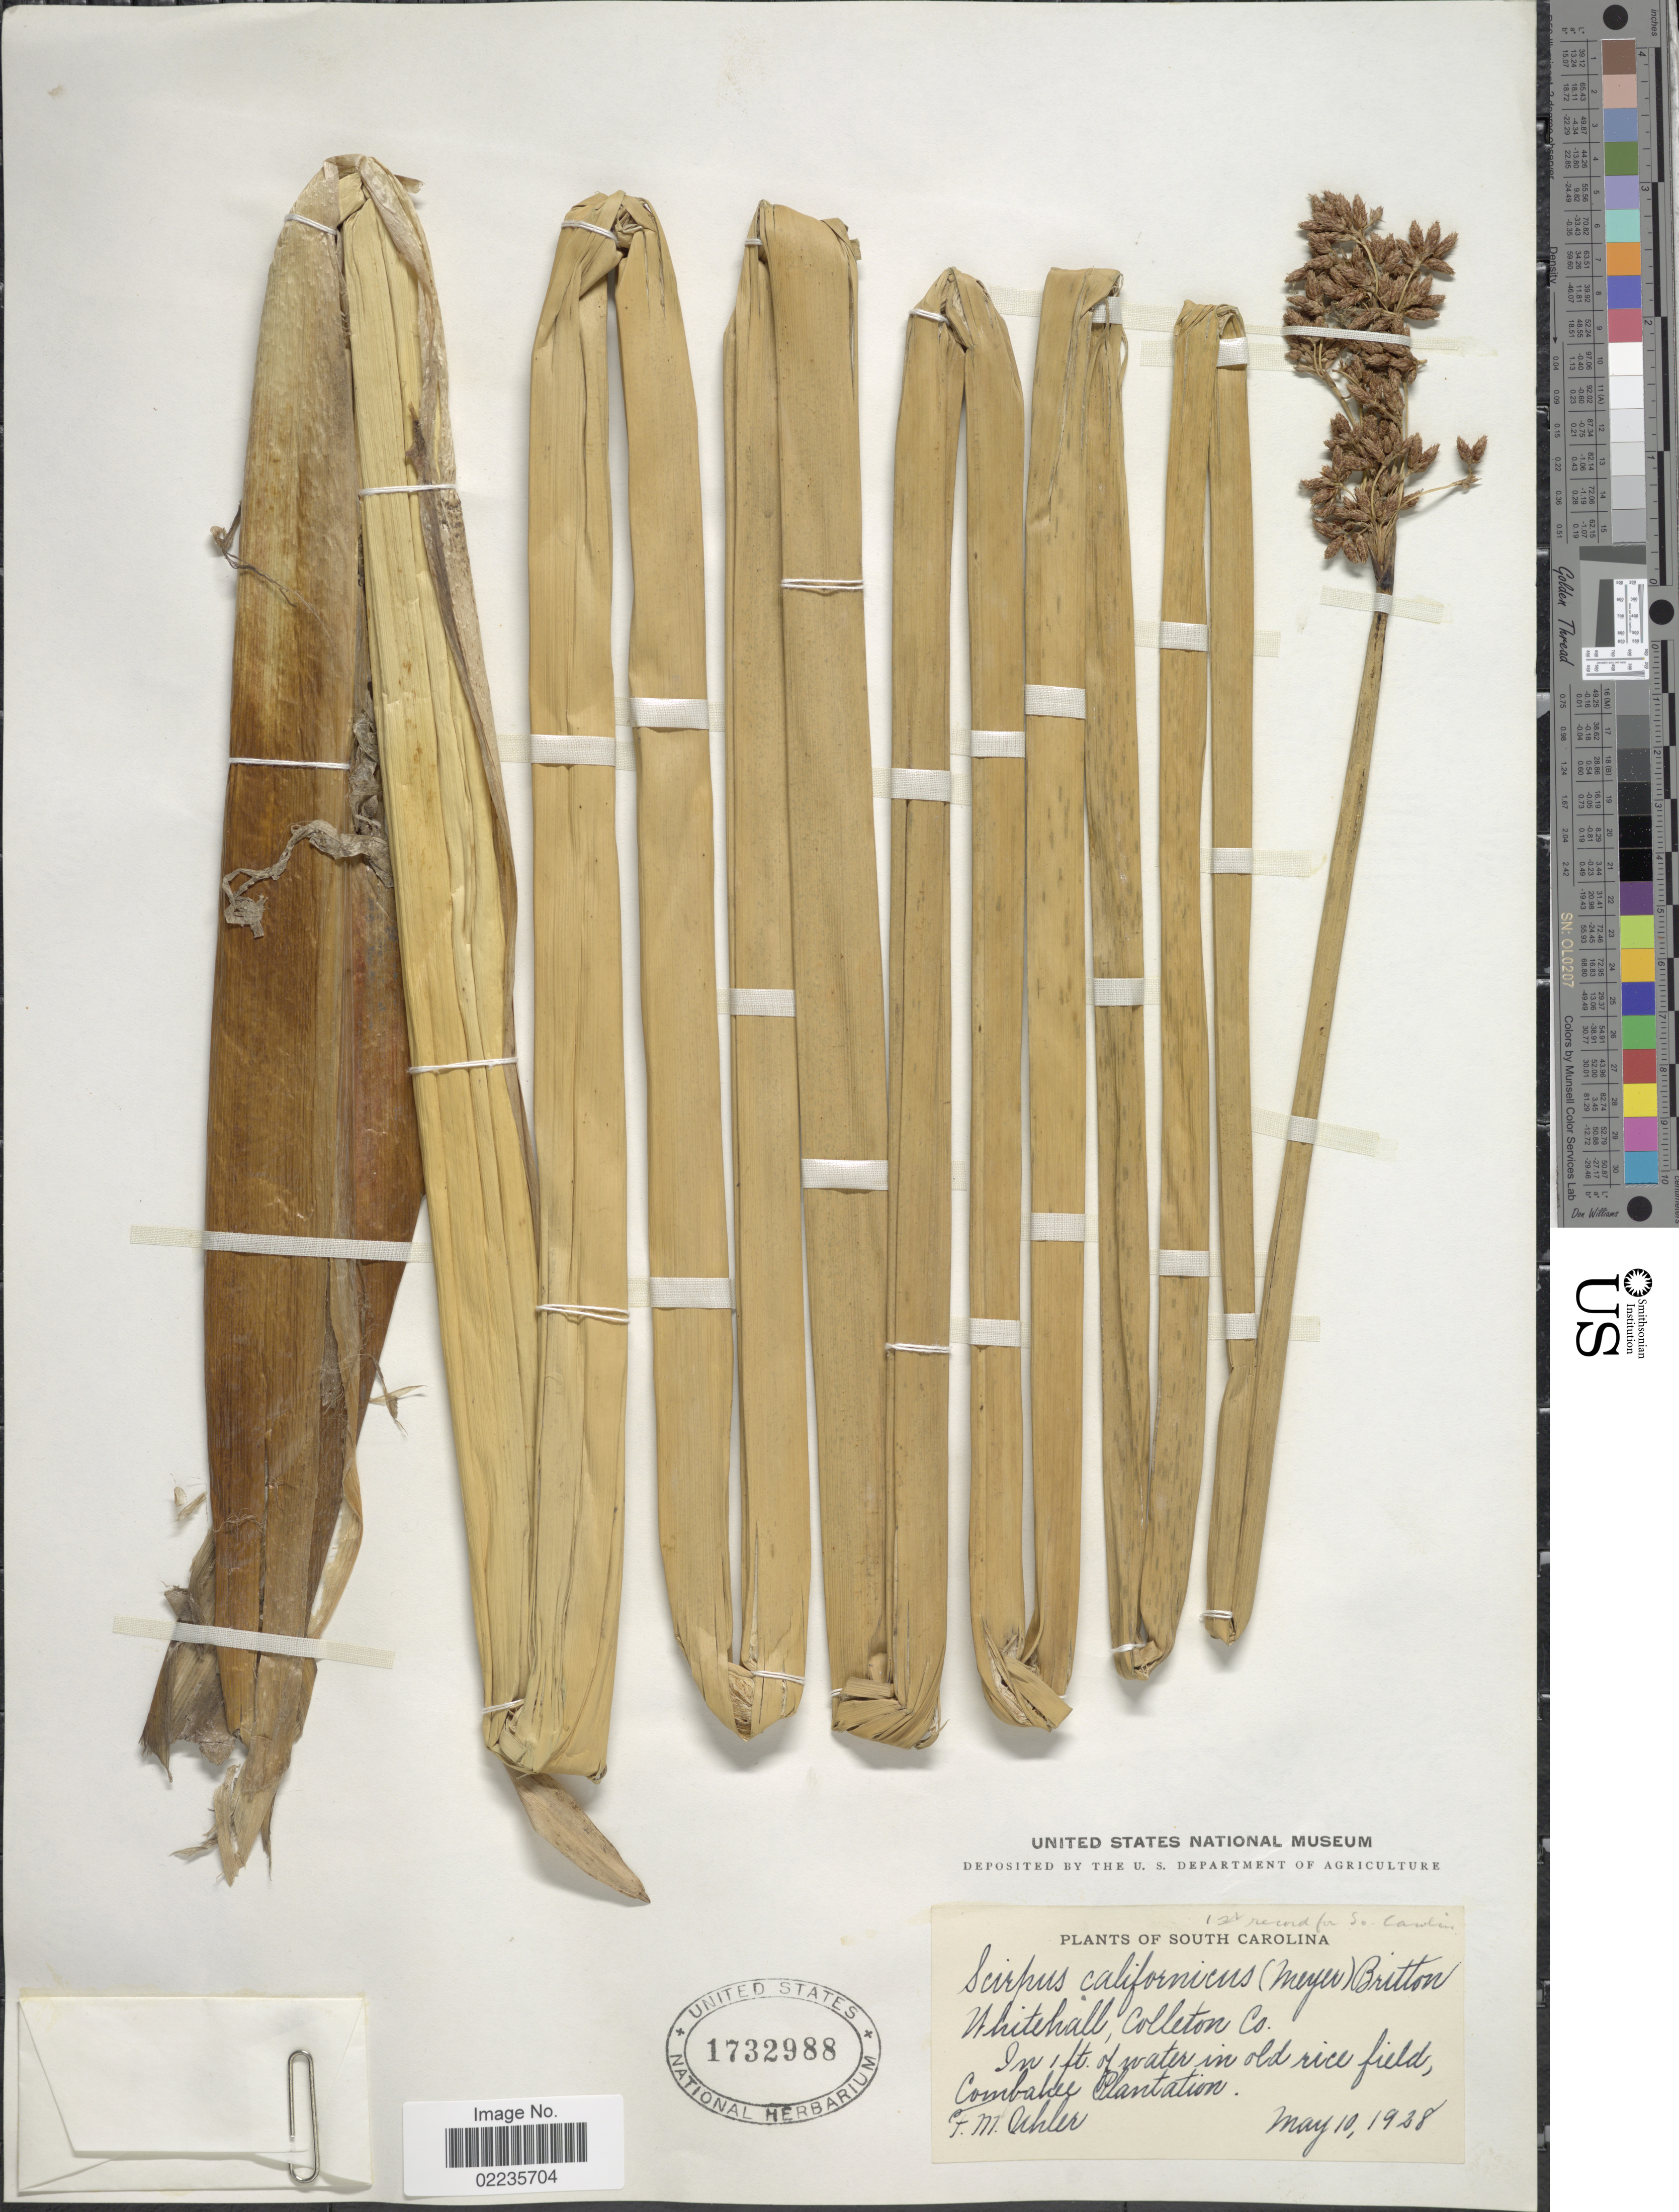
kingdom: Plantae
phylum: Tracheophyta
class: Liliopsida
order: Poales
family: Cyperaceae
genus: Schoenoplectus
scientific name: Schoenoplectus californicus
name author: (C.A. Mey.) Soják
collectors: F. M. Uhler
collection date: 1928-05-10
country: United States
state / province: South Carolina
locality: Whitehall, Colleton Co.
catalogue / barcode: US 1732988